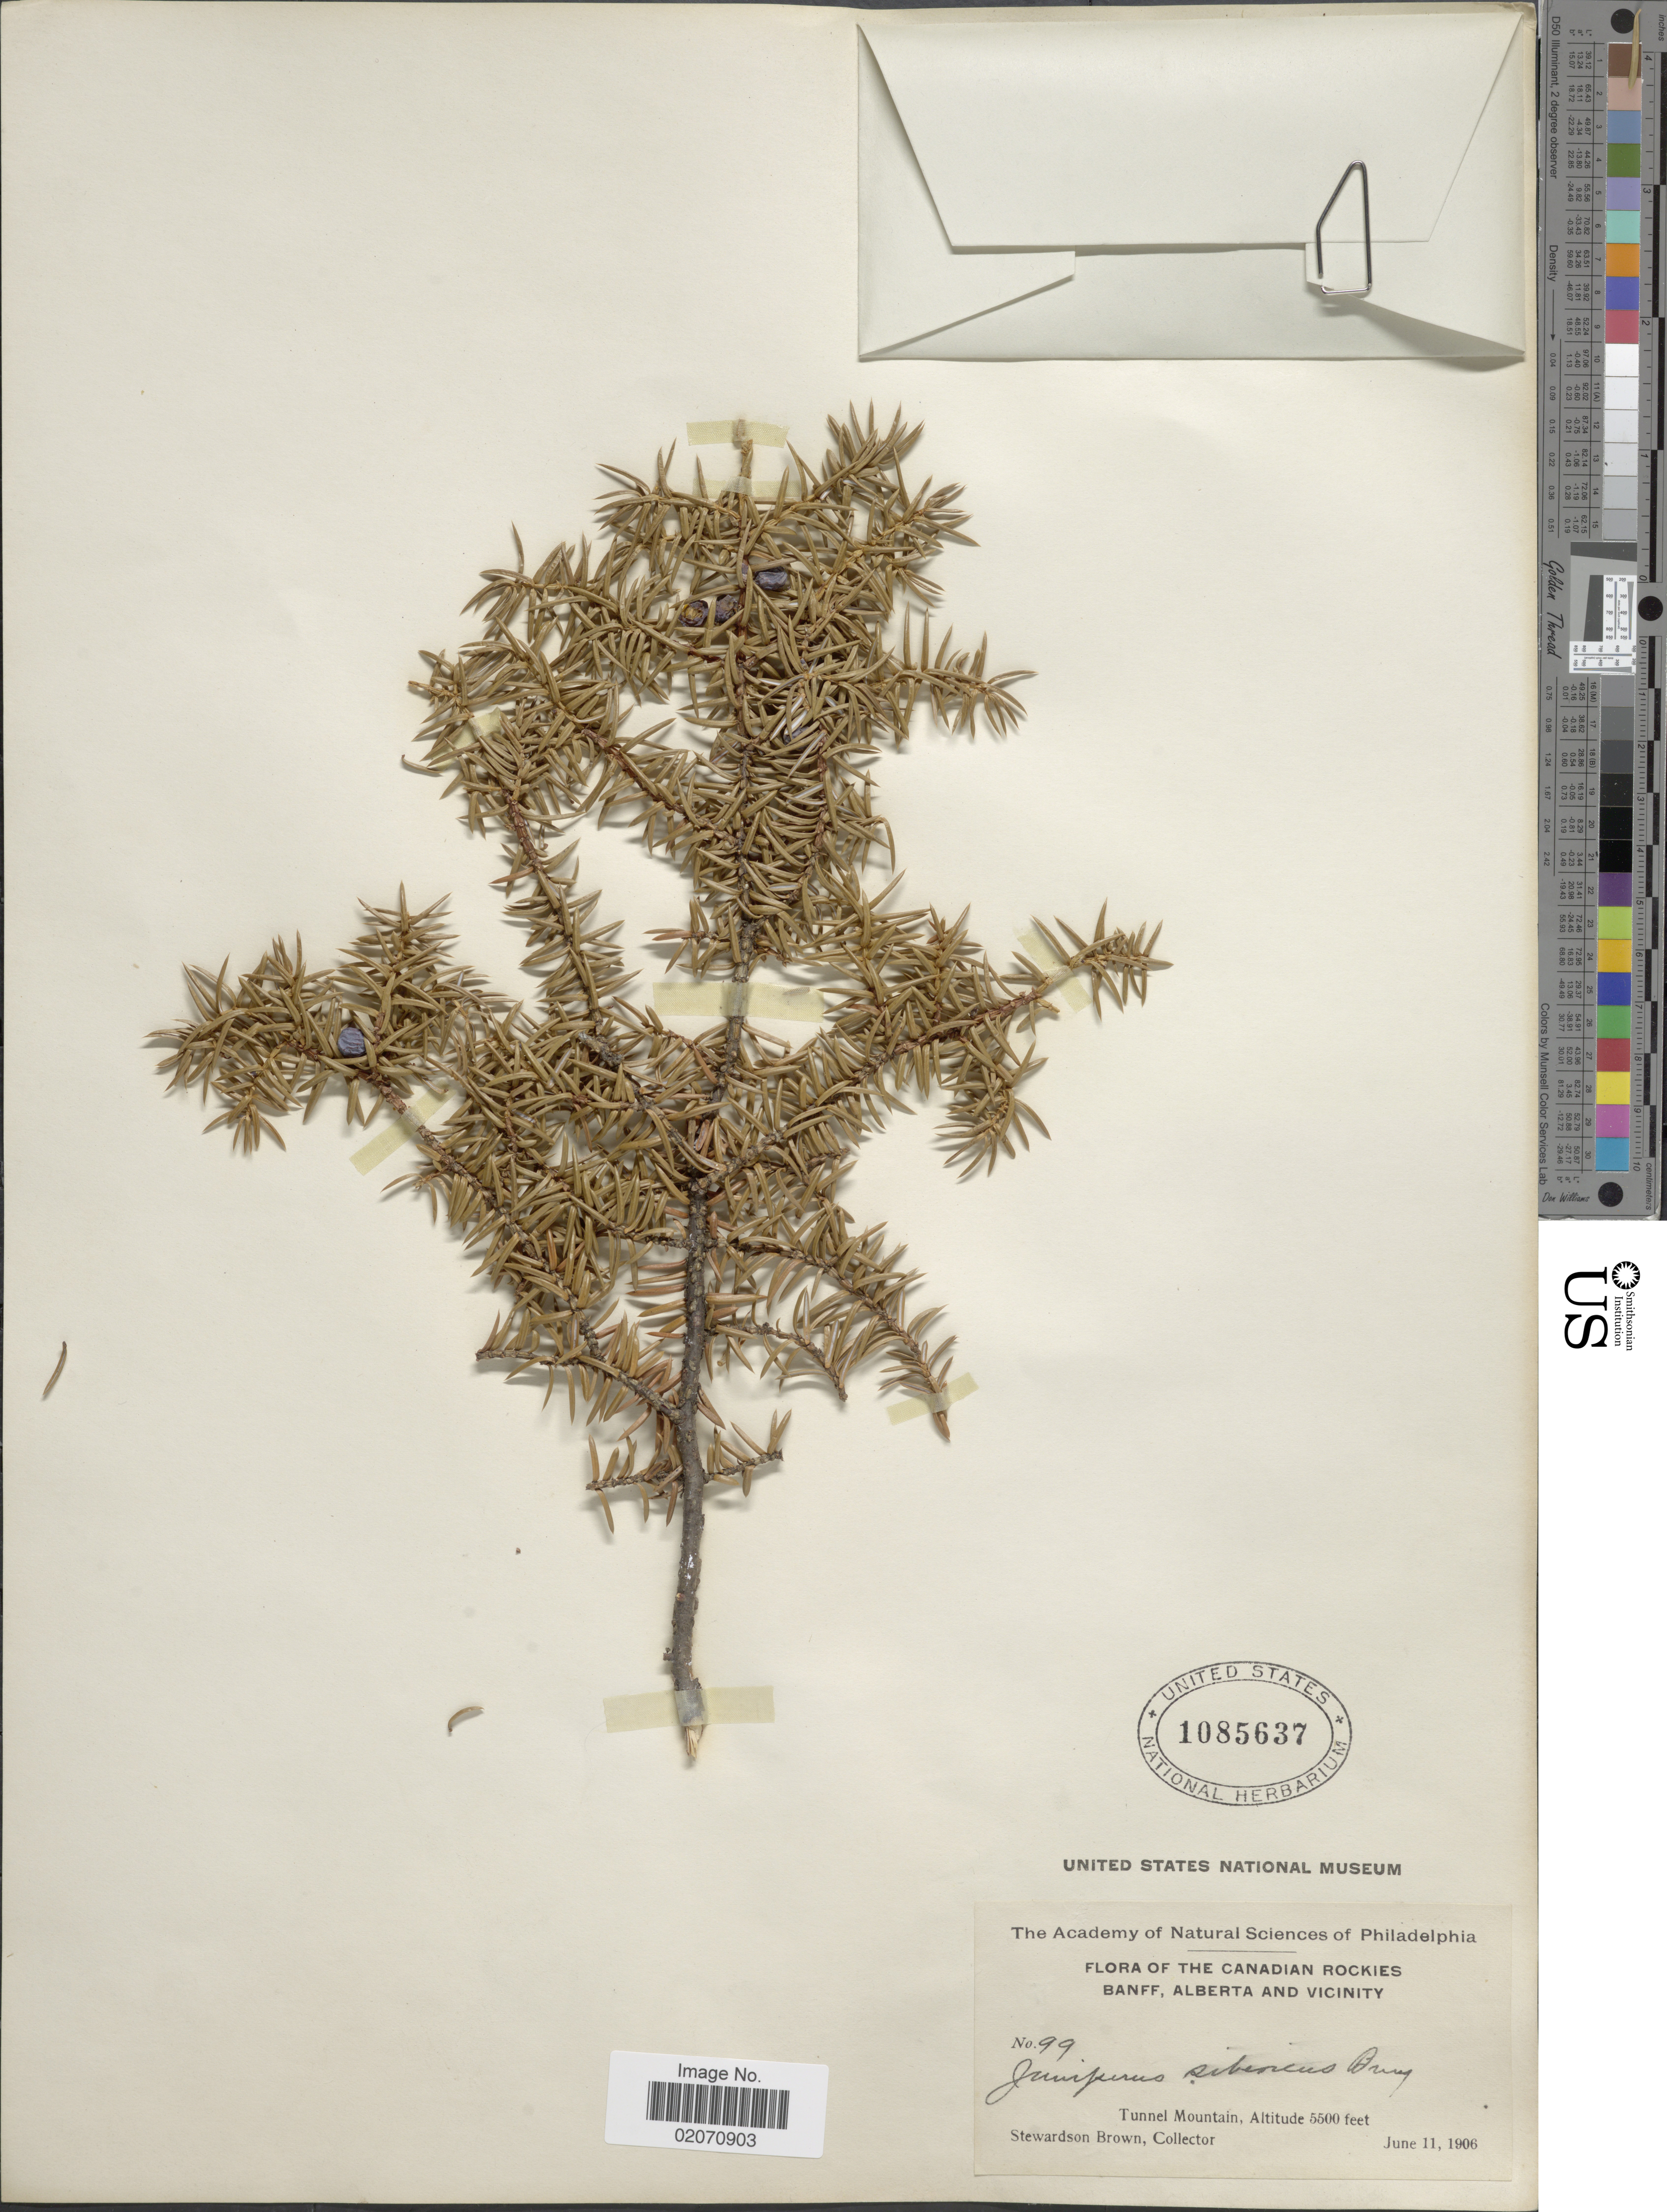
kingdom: Plantae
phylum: Tracheophyta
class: Pinopsida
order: Pinales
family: Cupressaceae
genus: Juniperus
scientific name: Juniperus communis subsp. nana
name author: (Willd.) Syme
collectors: S. Brown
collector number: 99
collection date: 1906-06-11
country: Canada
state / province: Alberta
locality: Canadian Rockies, Banff, Alberta and vicinity, Tunnel Mountain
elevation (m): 1676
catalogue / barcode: US 1085637